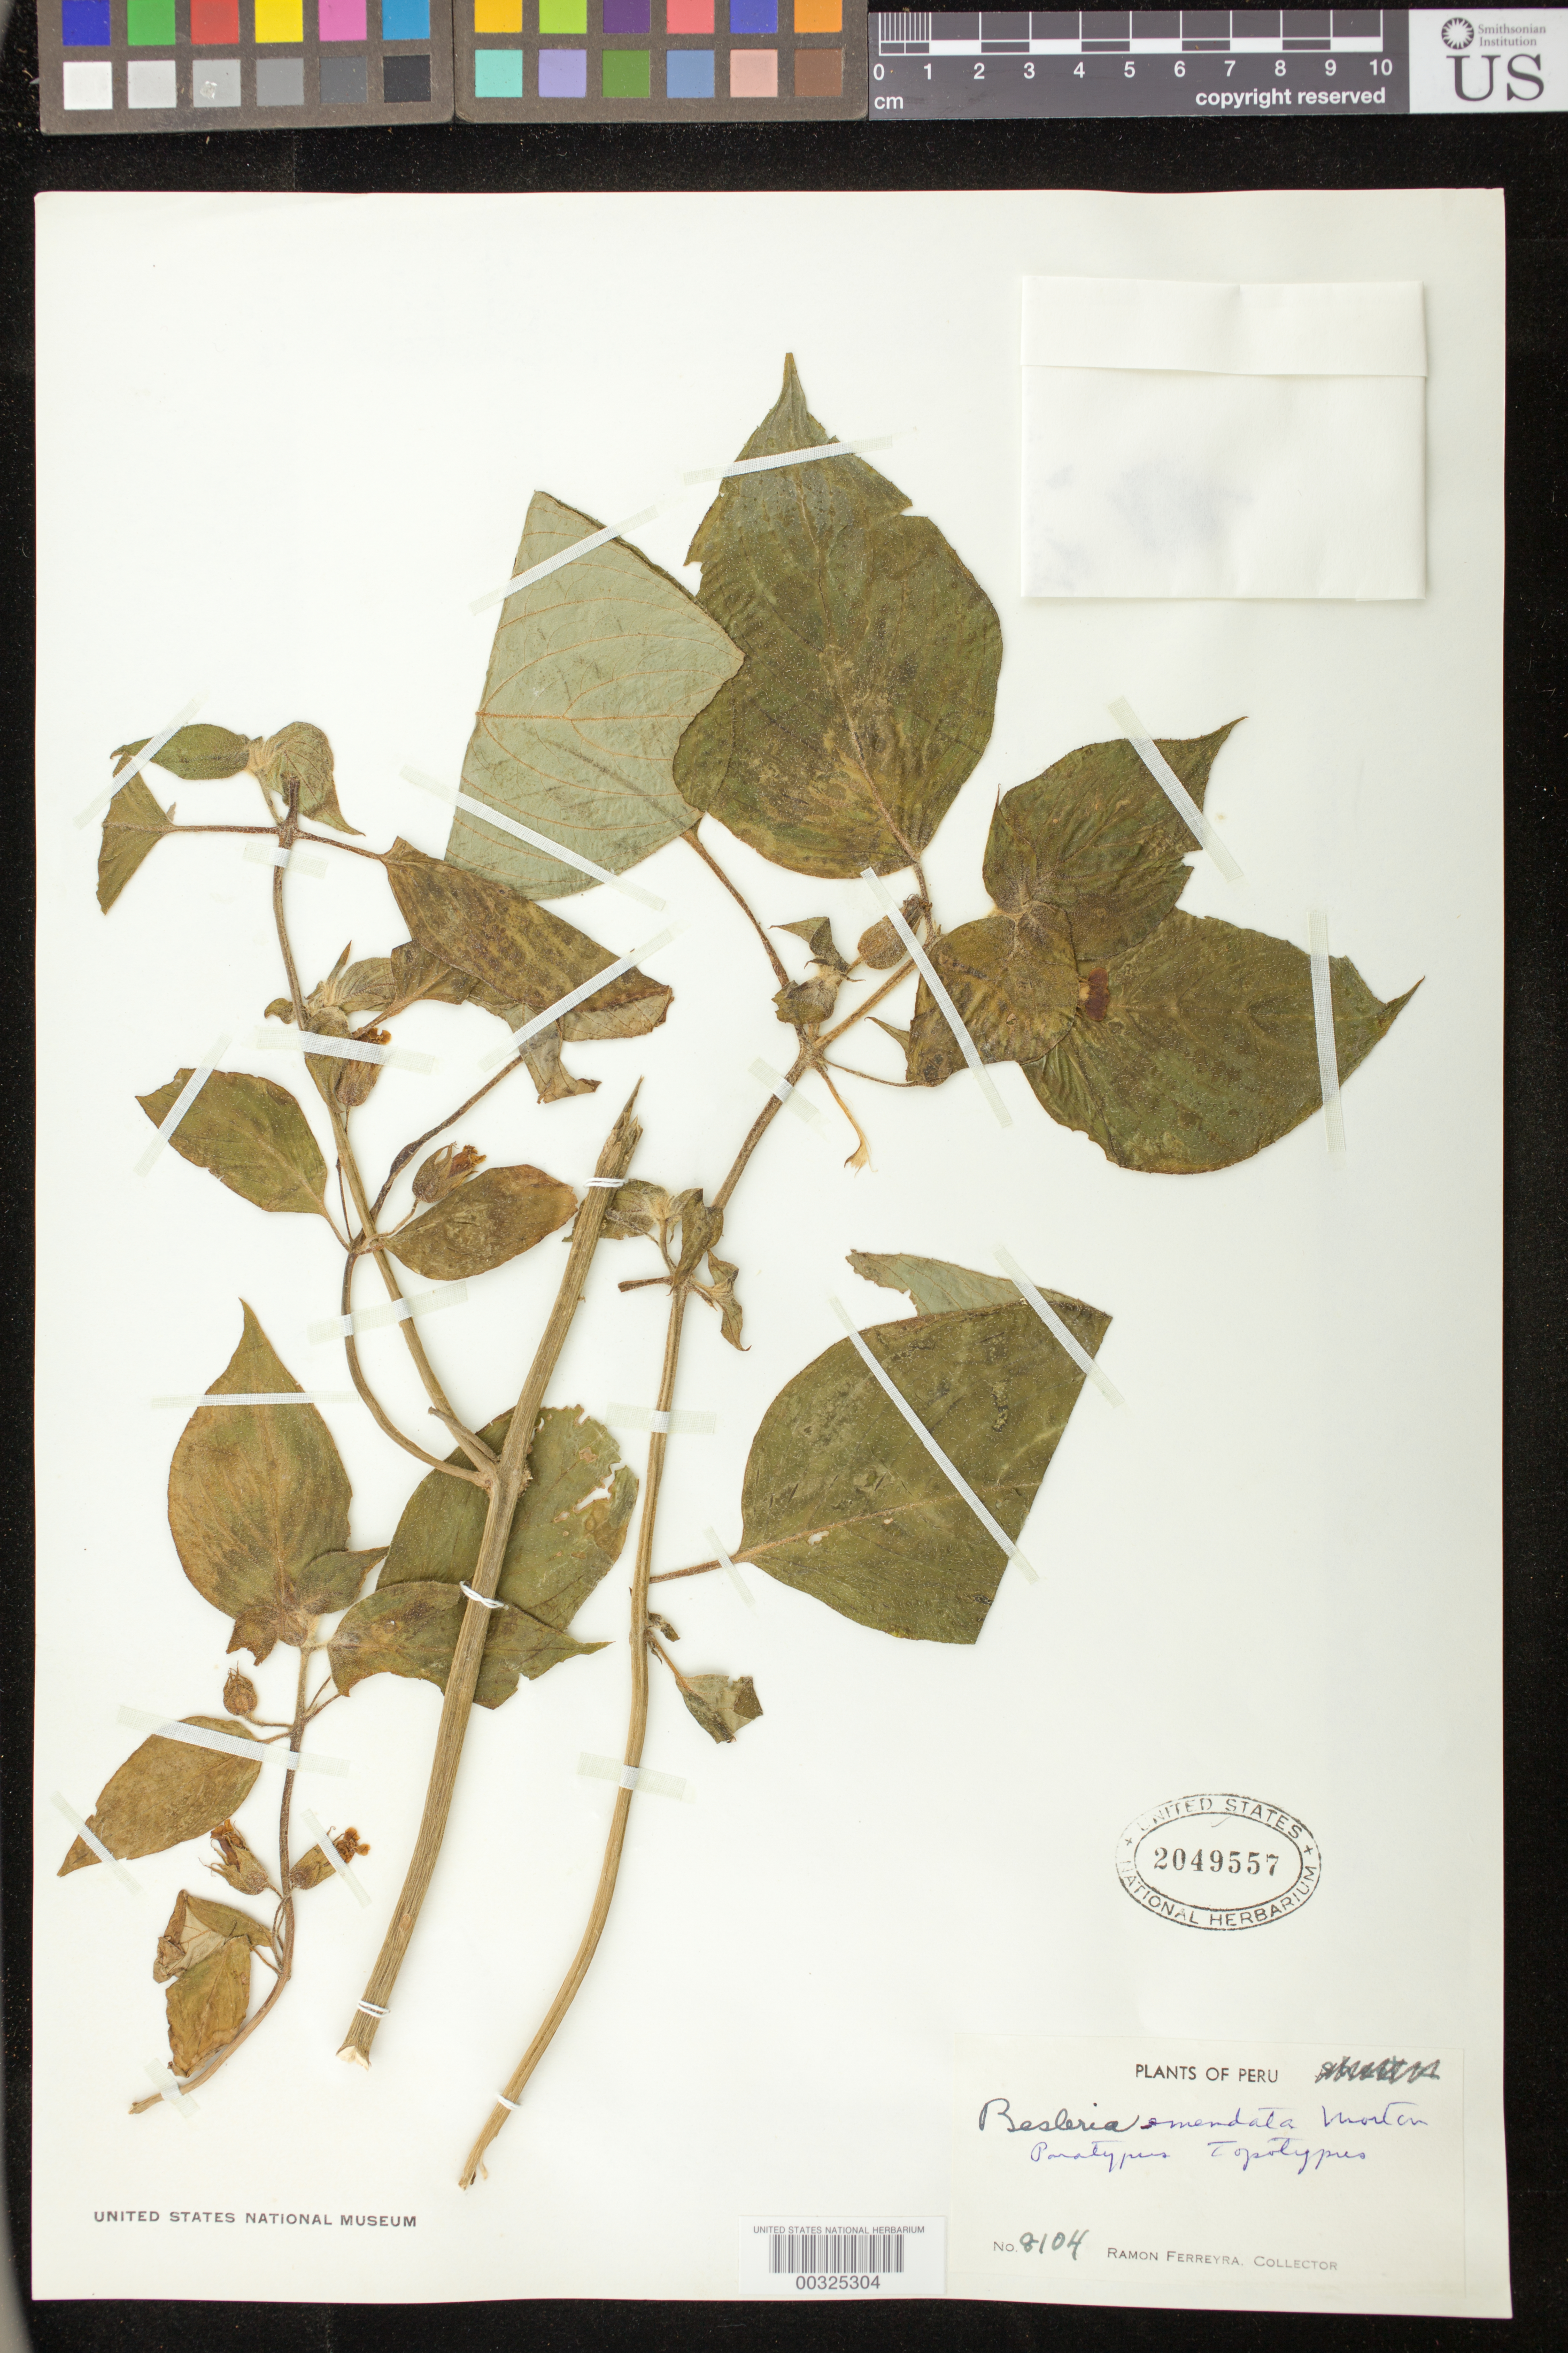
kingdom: Plantae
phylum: Tracheophyta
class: Magnoliopsida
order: Lamiales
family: Gesneriaceae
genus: Besleria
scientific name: Besleria emendata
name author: C.V. Morton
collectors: R. A. Ferreyra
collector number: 8104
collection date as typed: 02 Oct 1950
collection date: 1950-10-02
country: Peru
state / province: Loreto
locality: Prov. Coronel Portillo; Boqueron del Padre Abad [MO sheet: "Prov. de Alto Amazonas"]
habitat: Selva tropical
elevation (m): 500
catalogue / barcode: US 2049557